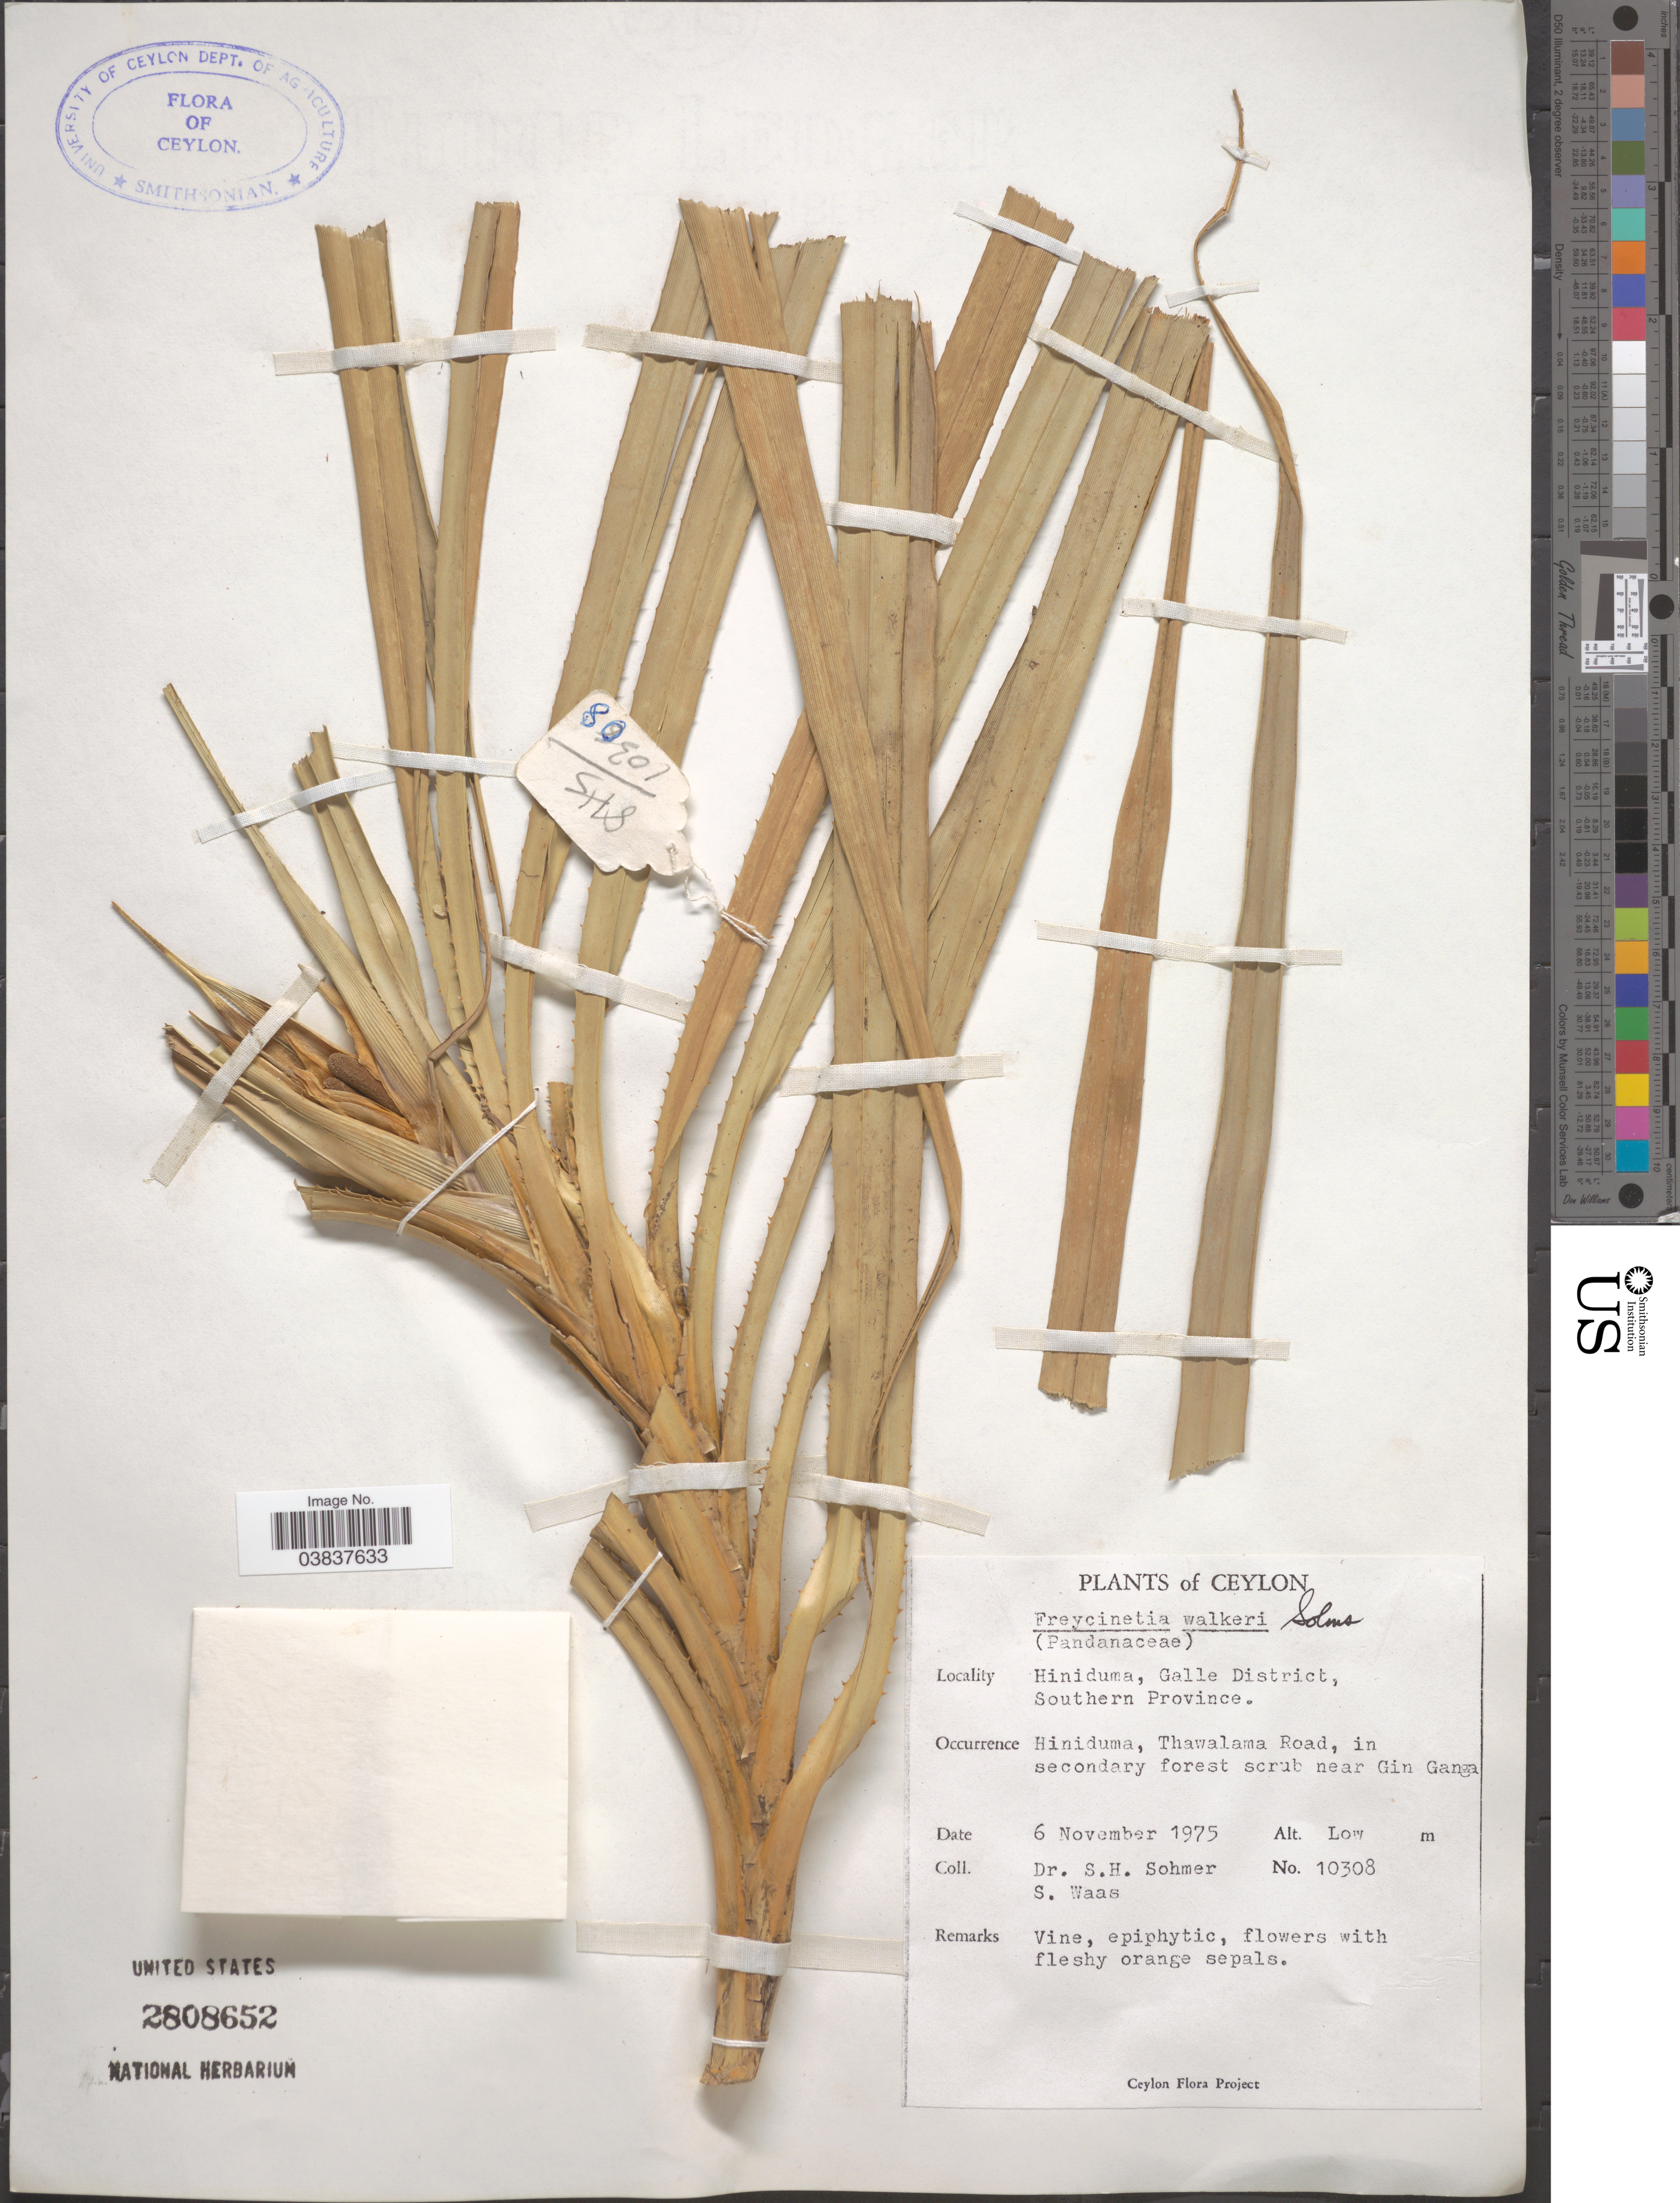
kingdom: Plantae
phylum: Tracheophyta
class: Liliopsida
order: Pandanales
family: Pandanaceae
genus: Freycinetia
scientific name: Freycinetia walkeri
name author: Solms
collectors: S. H. Sohmer & S. Waas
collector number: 10308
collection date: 1975-11-06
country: Sri Lanka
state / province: Southern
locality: Ceylon. Hiniduma, Galle District. Thawalama Road, in secondary forest scrub near Gin Ganga.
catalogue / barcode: US 2808652